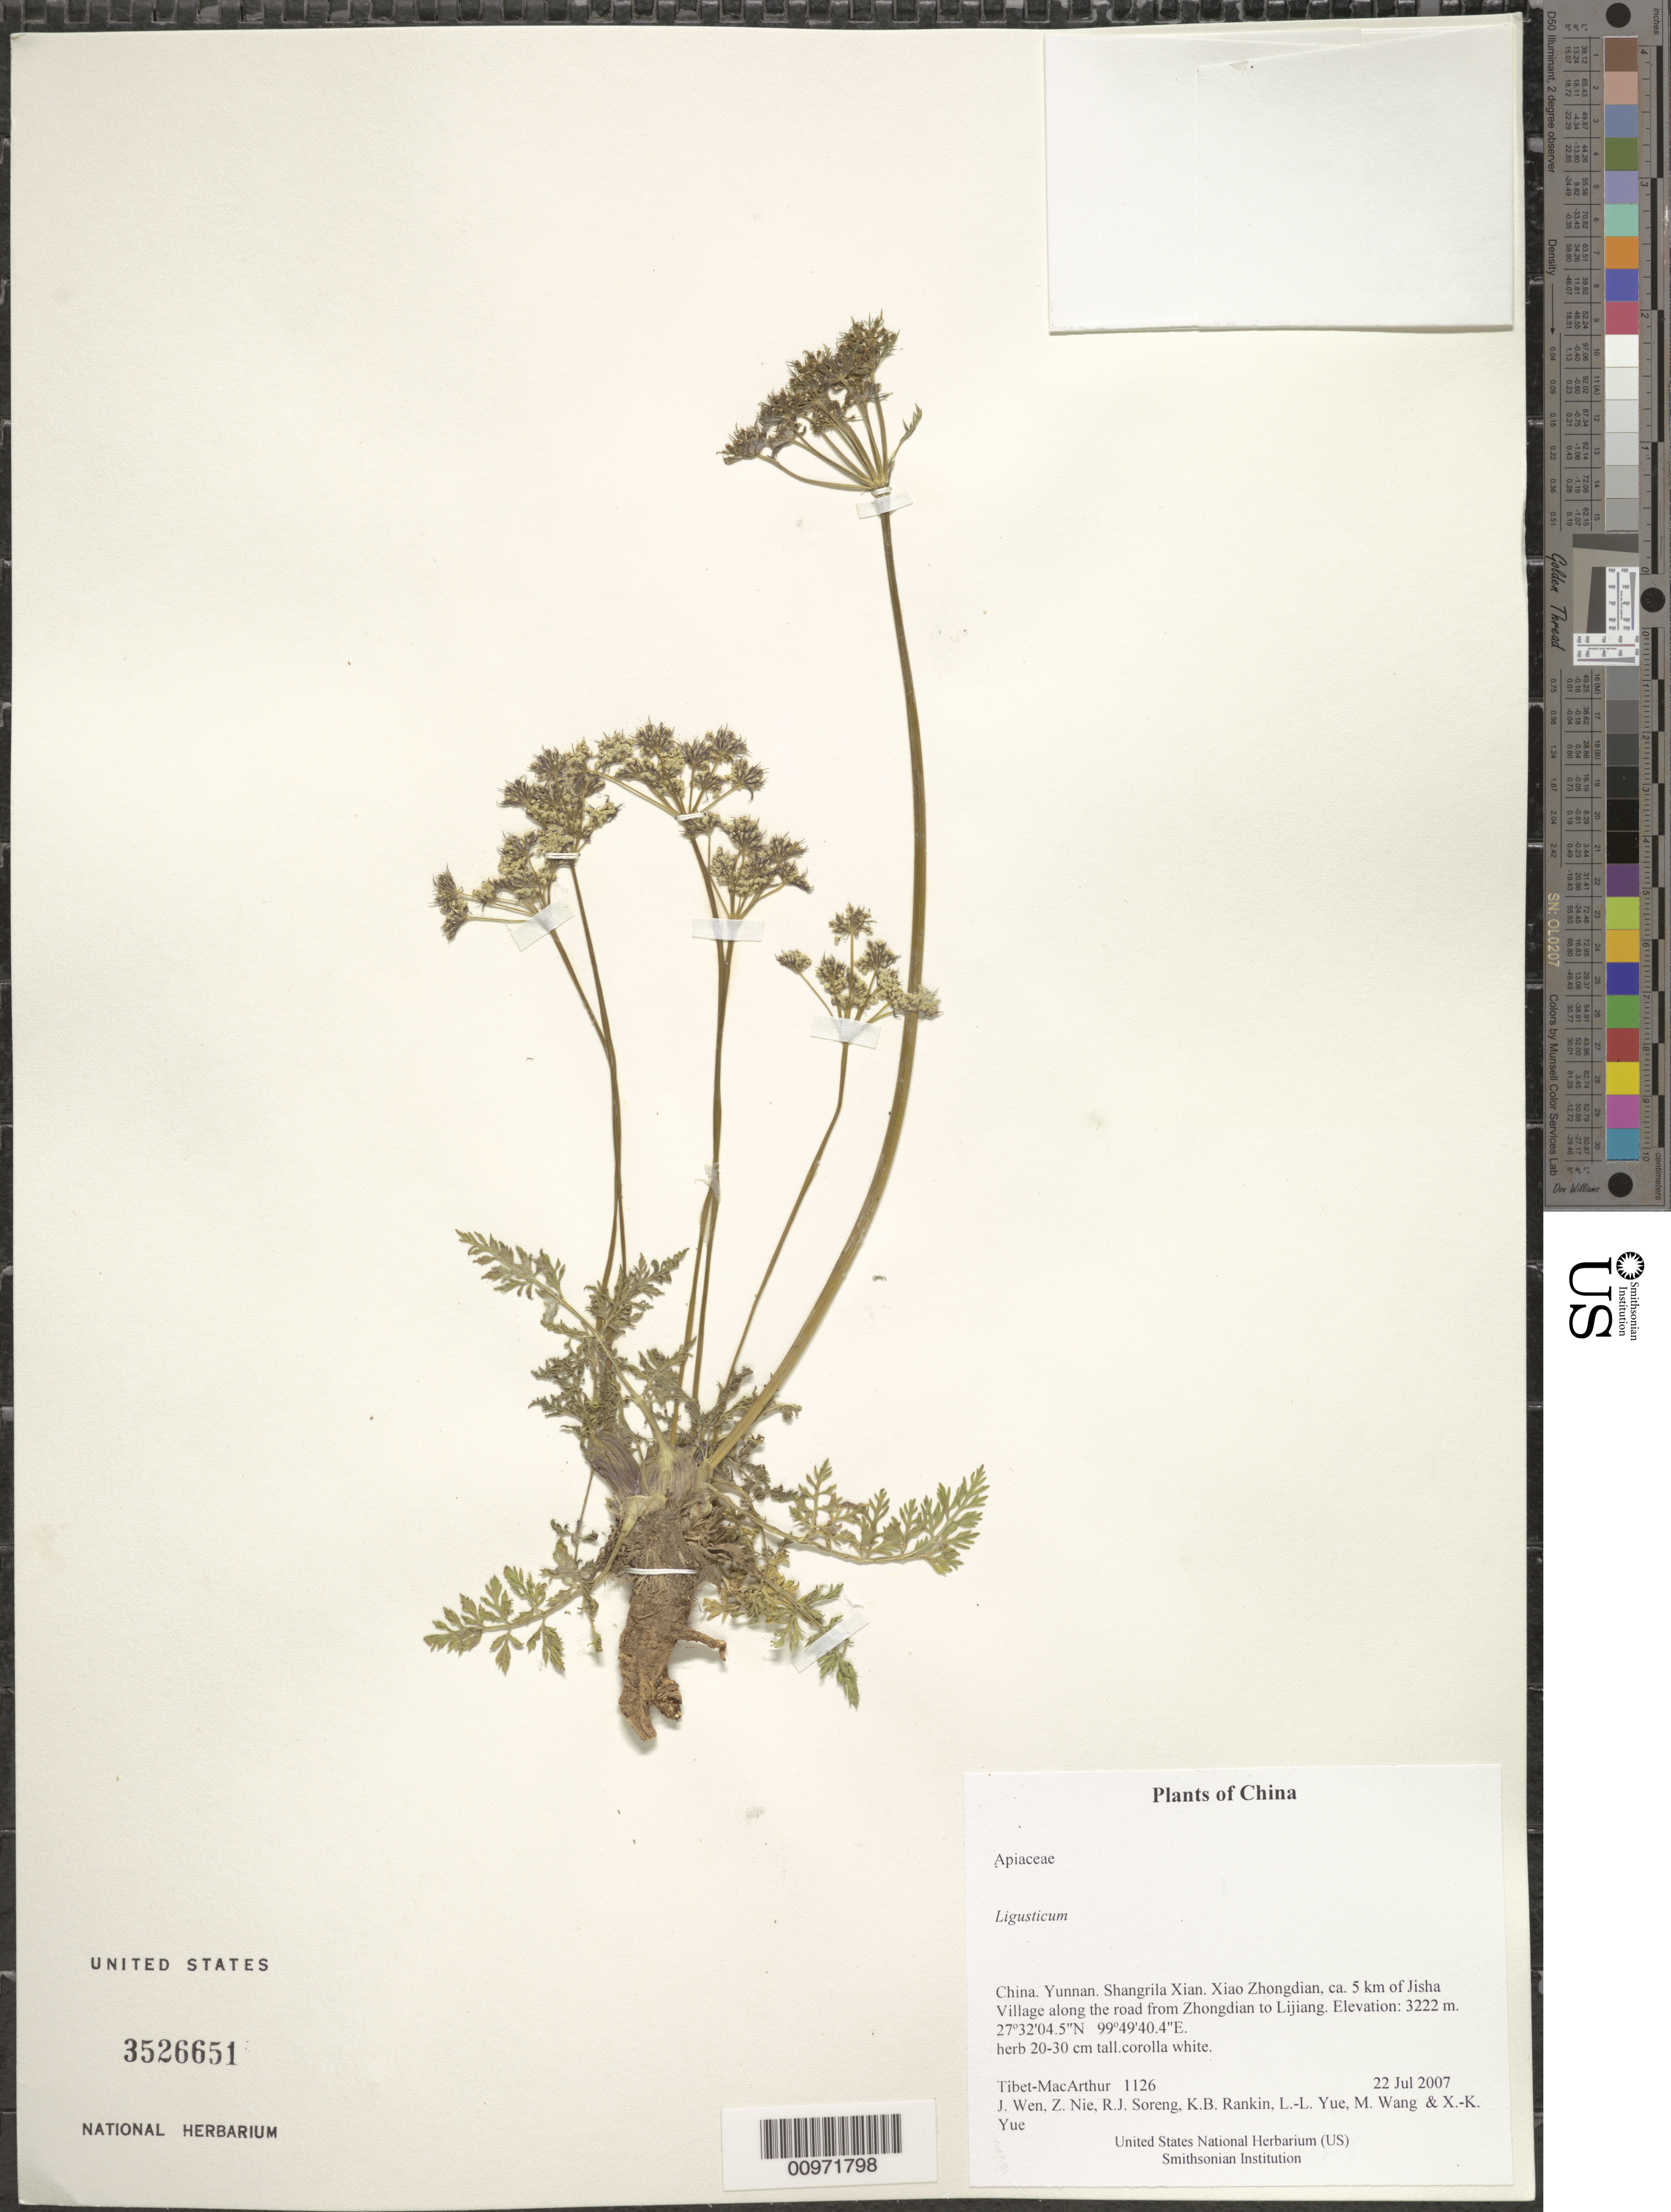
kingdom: Plantae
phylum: Tracheophyta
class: Magnoliopsida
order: Apiales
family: Apiaceae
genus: Ligusticum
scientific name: Ligusticum sp.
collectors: Tibet-MacArthur, J. Wen, Z. Nie, R. J. Soreng, K. Rankin, L. Yue, M. Wang & X. Yue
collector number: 1126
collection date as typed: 22 Jul 2007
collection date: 2007-07-22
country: China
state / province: Yunnan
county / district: Shangrila Xian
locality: Xiao Zhongdian, ca. 5 km of Jisha Village along the road from Zhongdian to Lijiang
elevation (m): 3222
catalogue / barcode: US 3526651